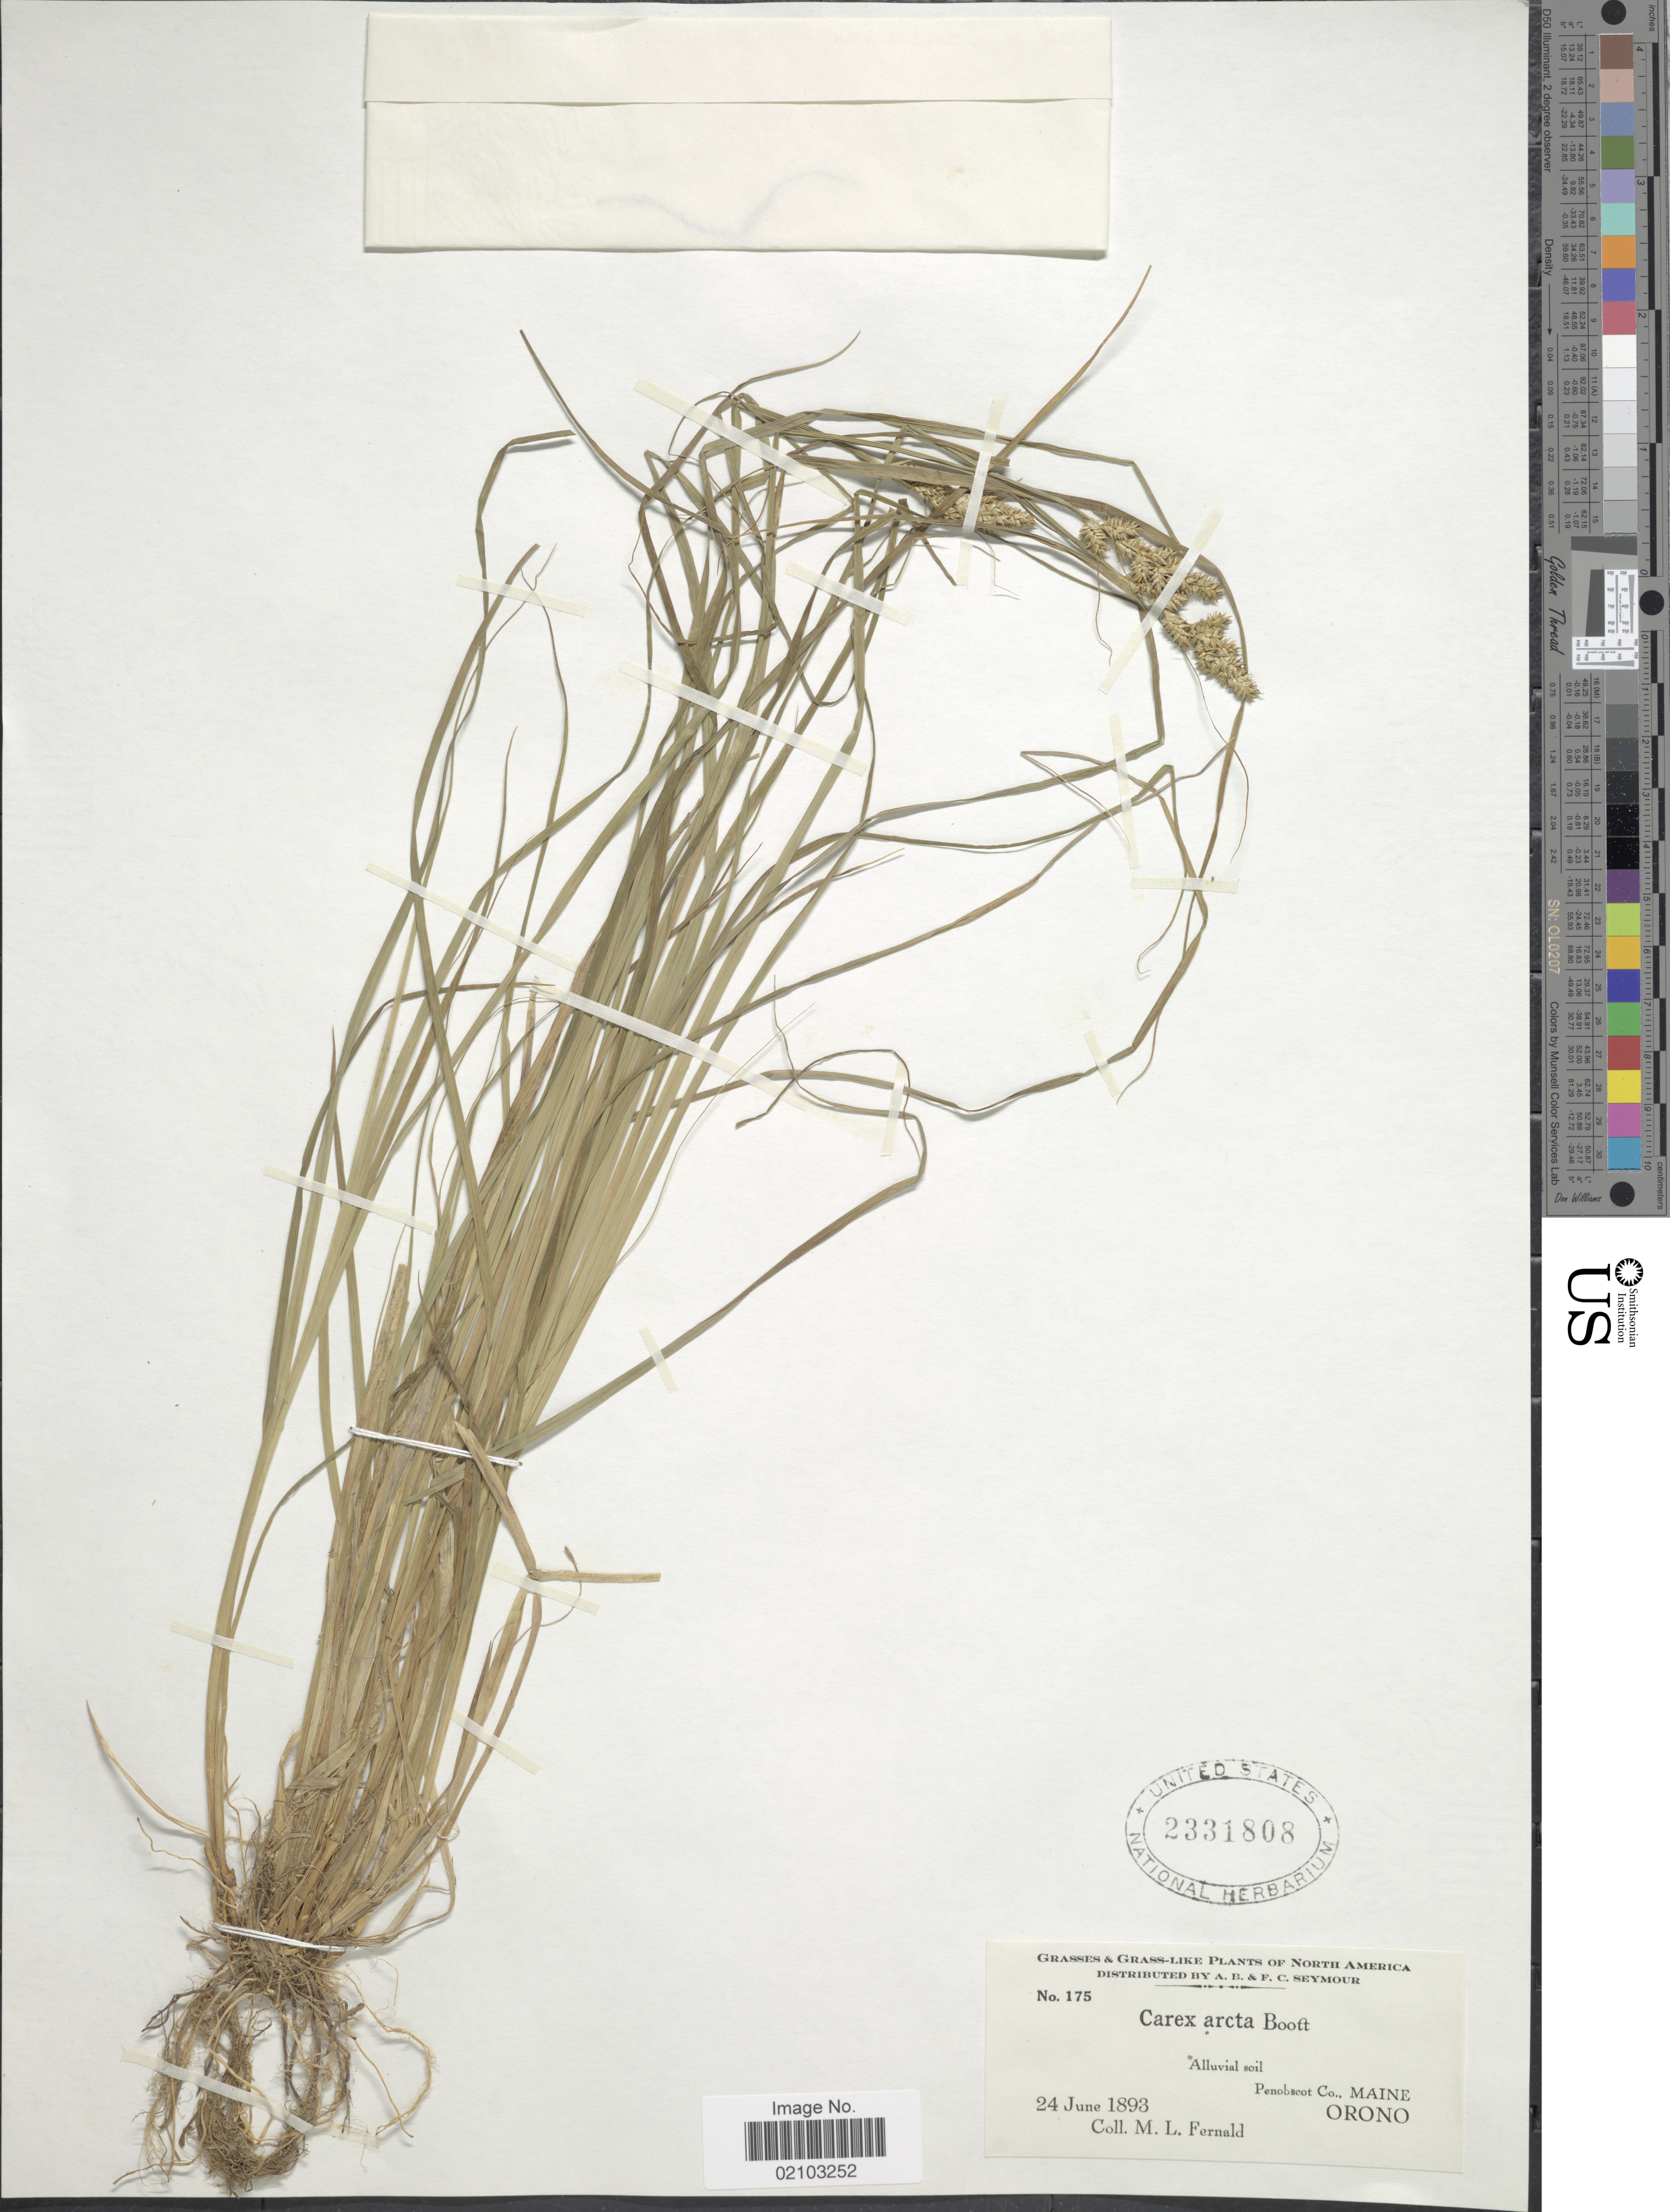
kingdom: Plantae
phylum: Tracheophyta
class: Liliopsida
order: Poales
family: Cyperaceae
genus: Carex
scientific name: Carex arcta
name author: Boott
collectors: M. L. Fernald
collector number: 175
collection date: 1893-06-24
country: United States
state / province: Maine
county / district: Penobscot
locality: Alluvial soil. Penobscot Co., Maine, Orono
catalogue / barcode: US 2331808